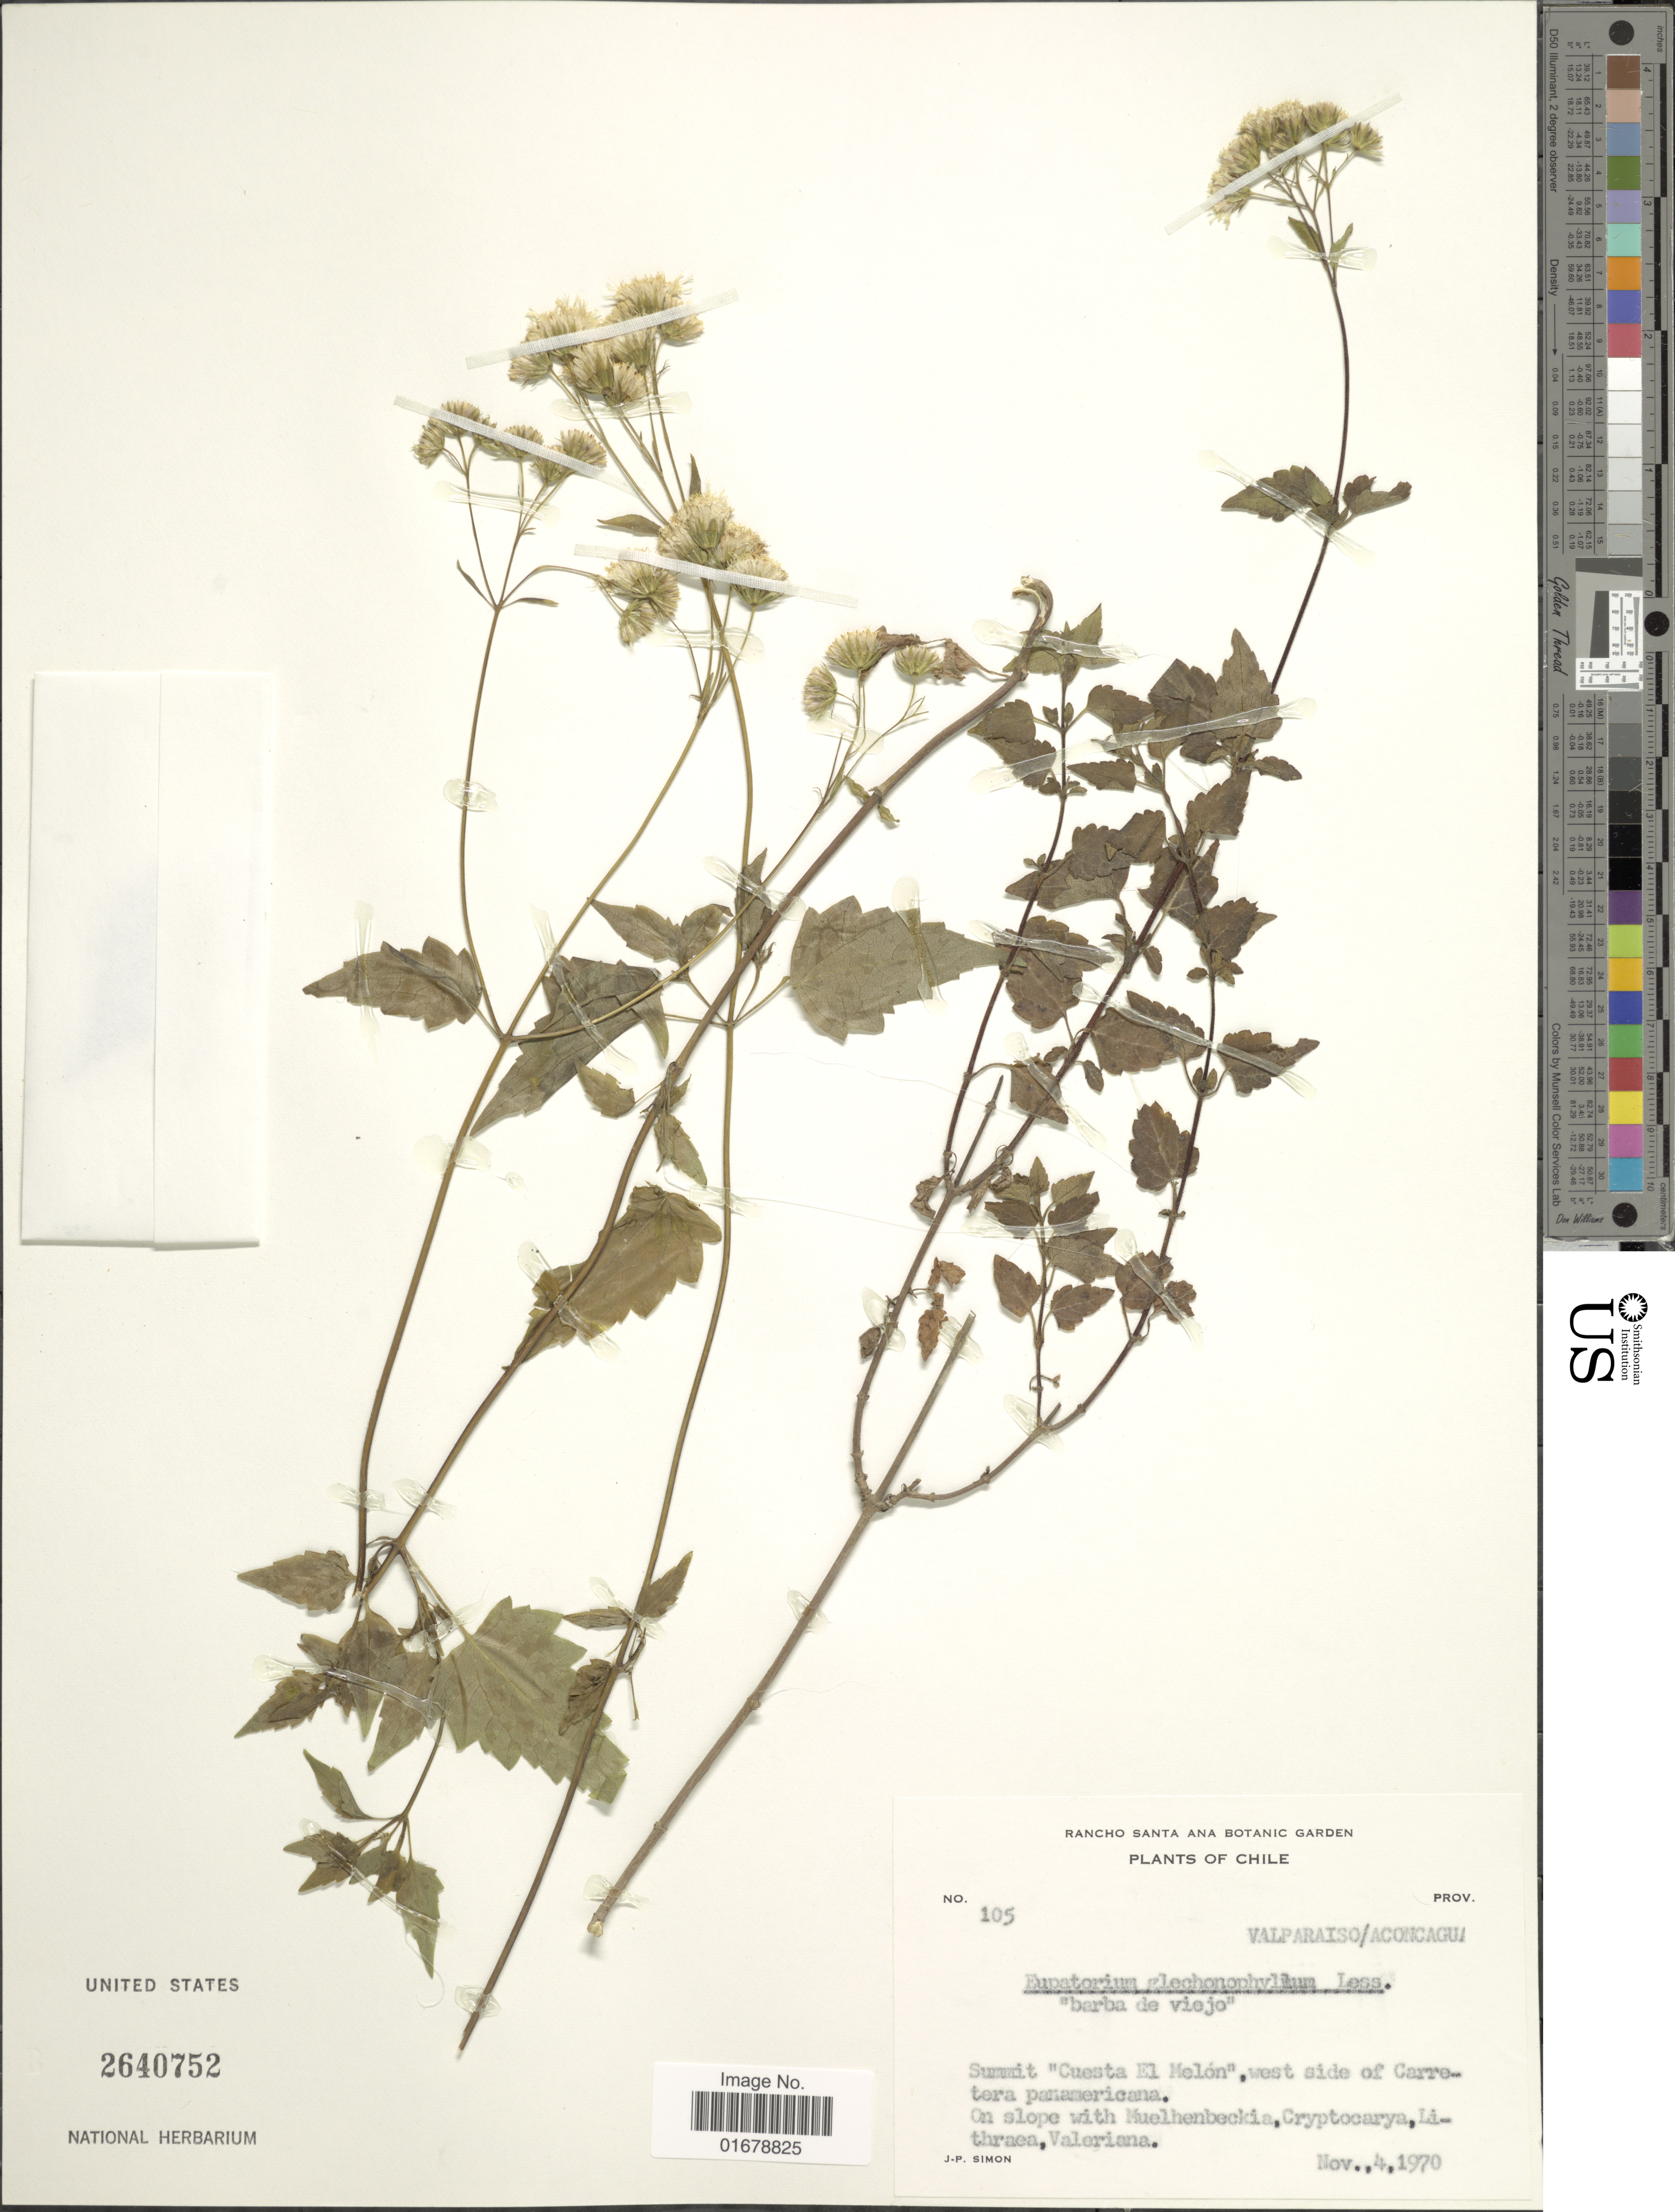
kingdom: Plantae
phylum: Tracheophyta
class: Magnoliopsida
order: Asterales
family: Asteraceae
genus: Ageratina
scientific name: Ageratina glechonophylla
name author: (Less.) R.M. King & H. Rob.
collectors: J.-P. Simon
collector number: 105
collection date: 1970-11-04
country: Chile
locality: Barba de viejo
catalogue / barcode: US 2640752